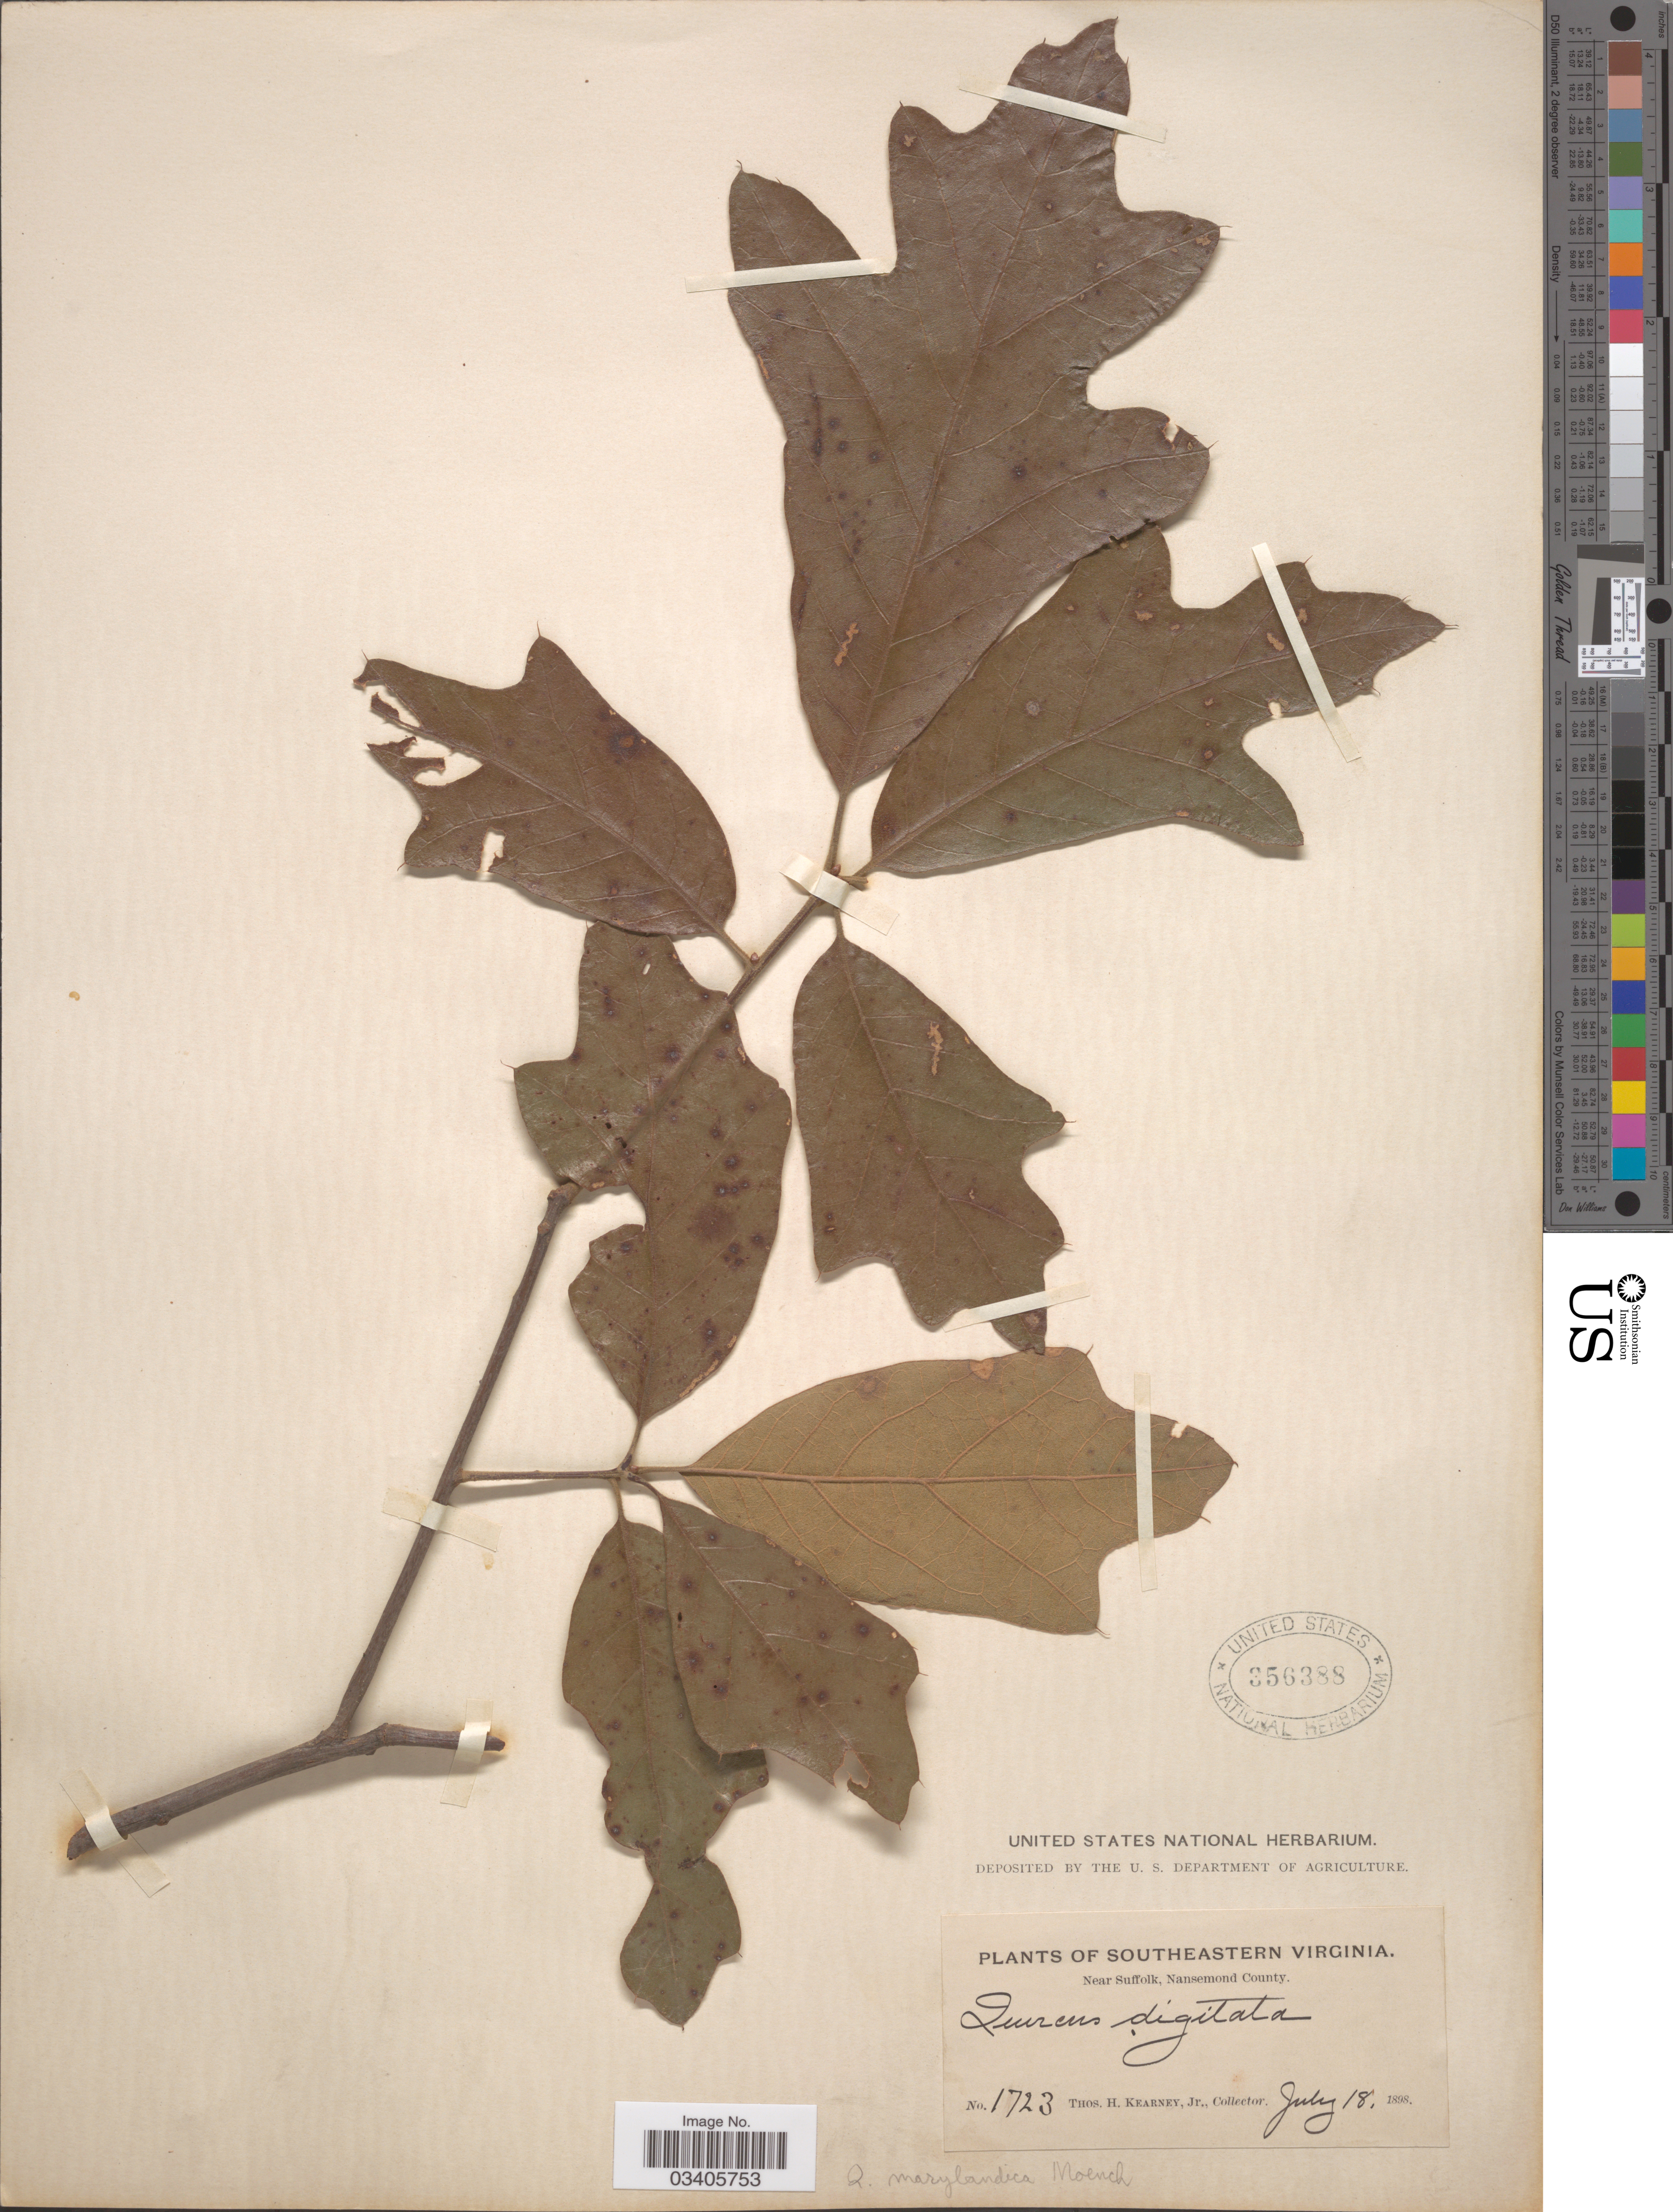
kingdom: Plantae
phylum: Tracheophyta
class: Magnoliopsida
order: Fagales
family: Fagaceae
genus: Quercus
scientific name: Quercus imbricaria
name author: Michx.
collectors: T. H. Kearney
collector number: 1723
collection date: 1898-07-18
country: United States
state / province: Virginia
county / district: City of Suffolk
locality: Southeastern Virginia. Near Suffolk, Nansemond County.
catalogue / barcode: US 356388